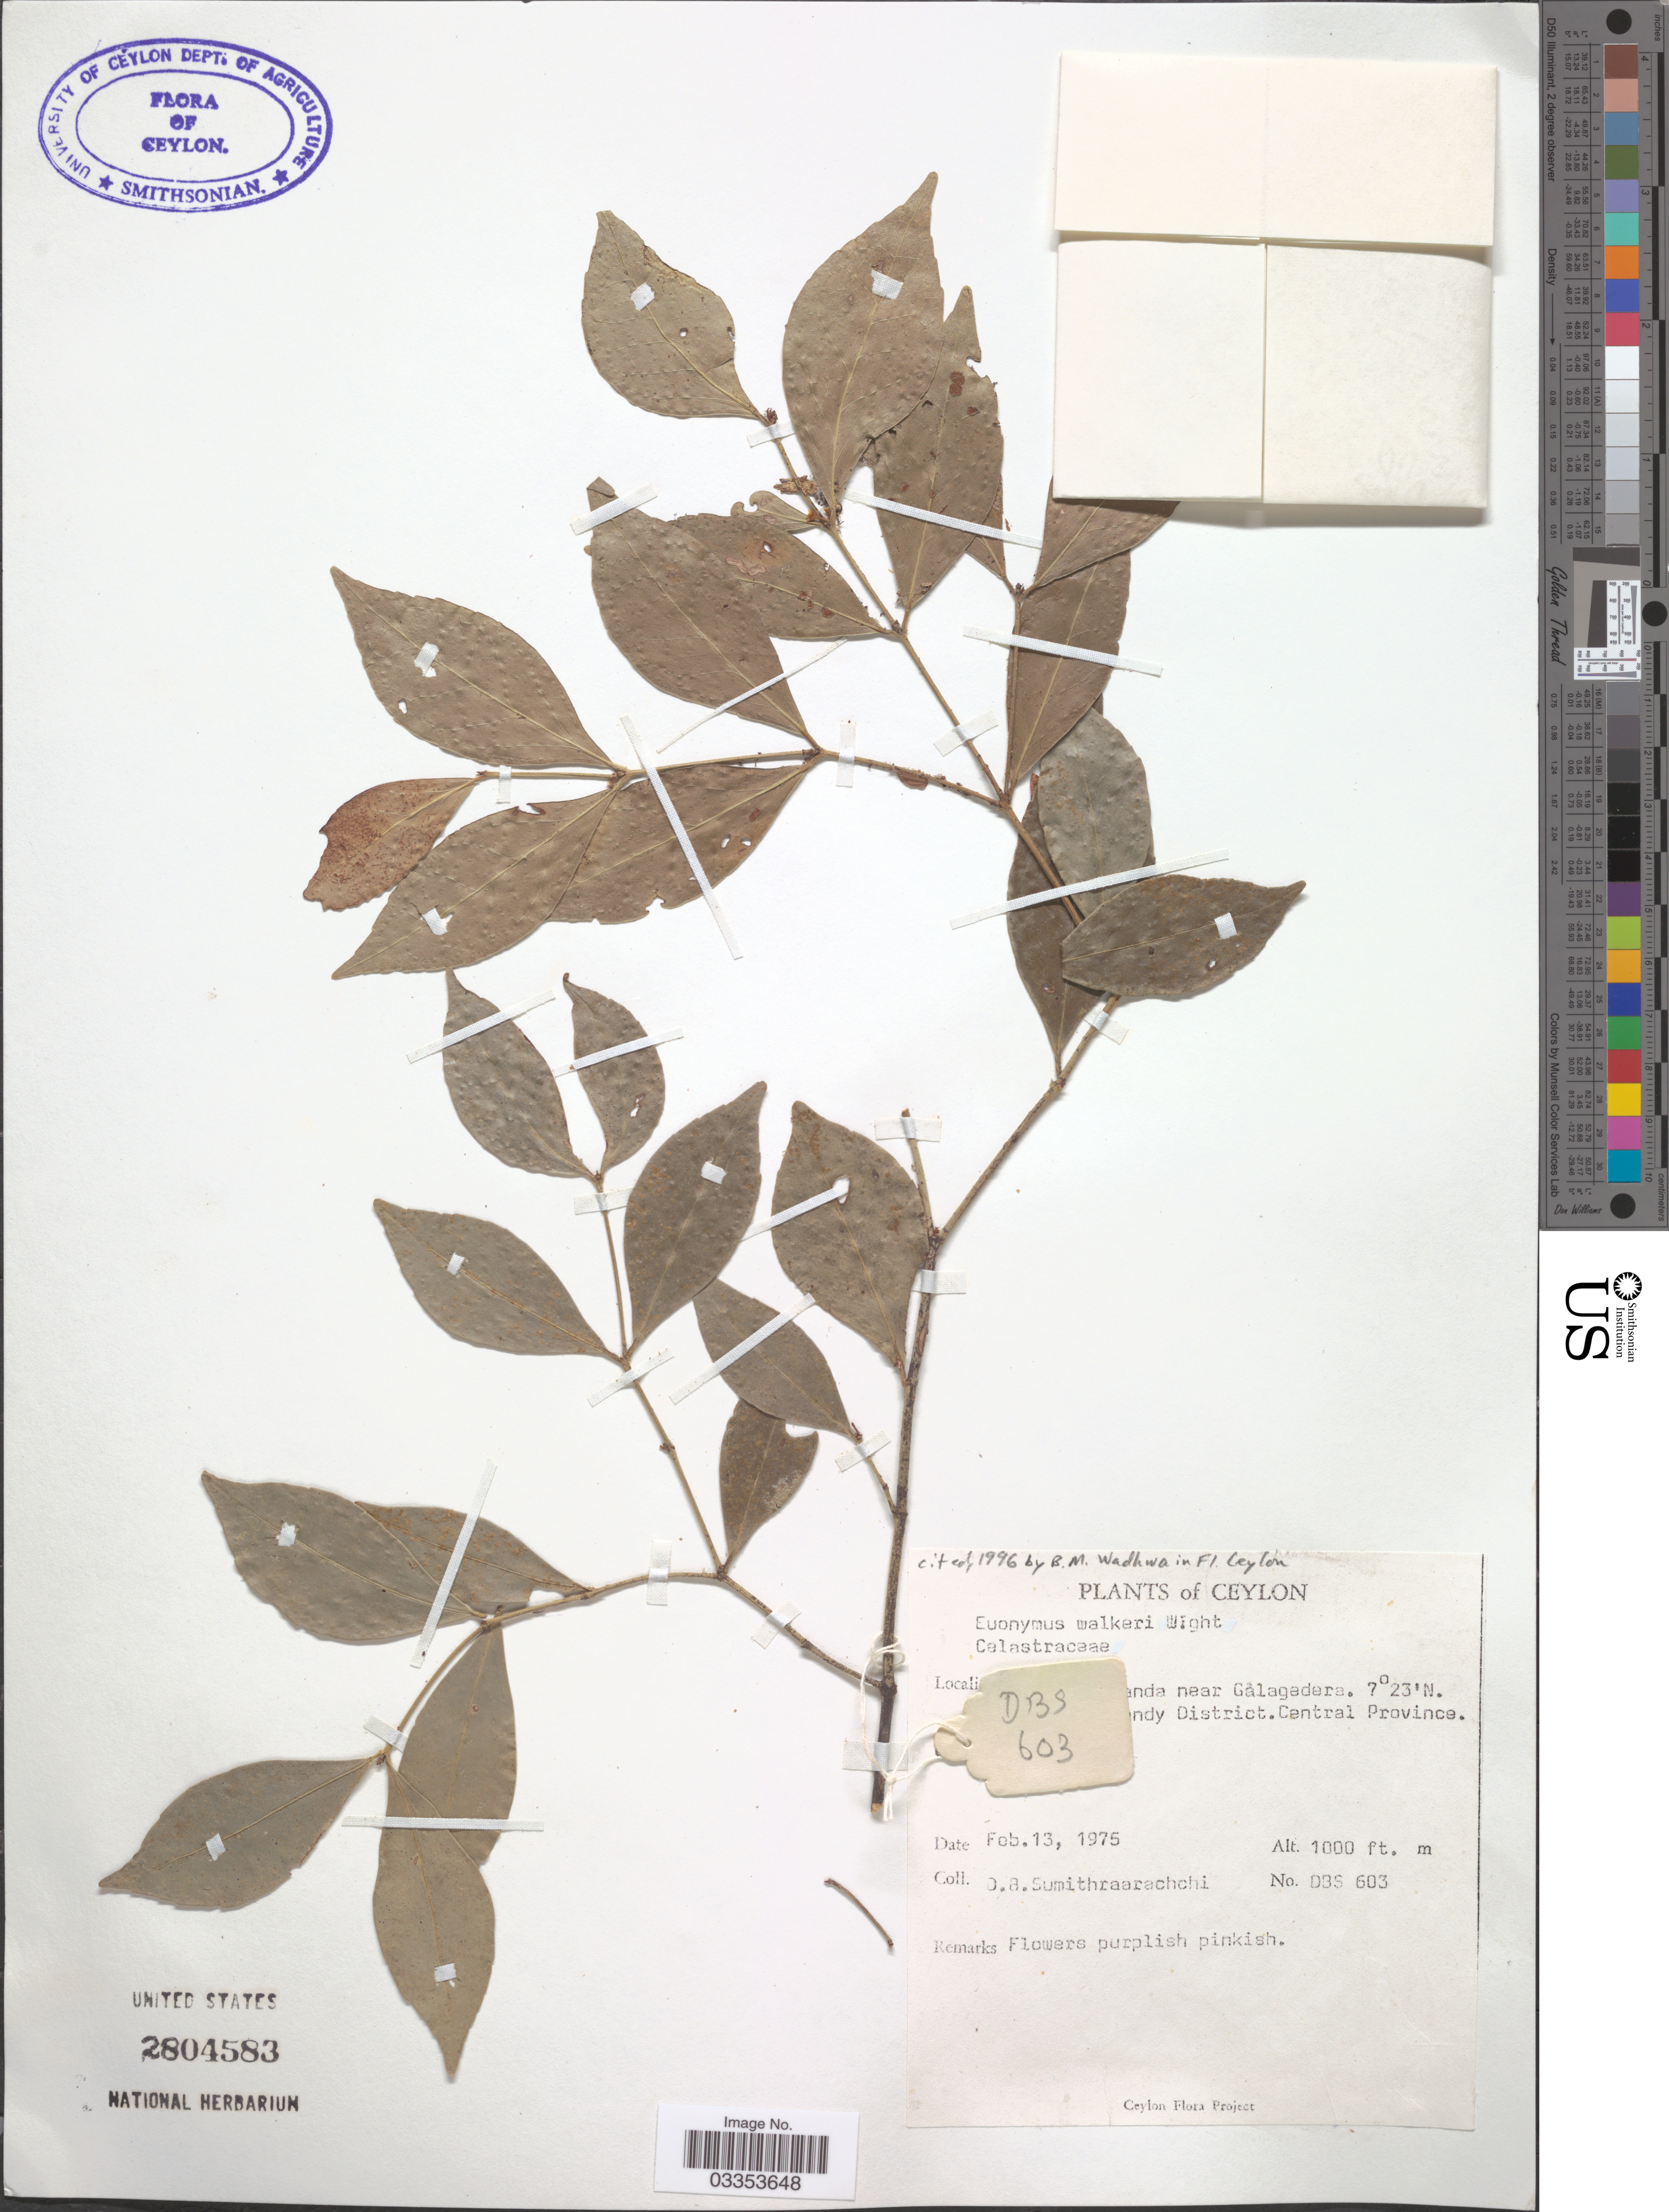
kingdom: Plantae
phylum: Tracheophyta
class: Magnoliopsida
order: Celastrales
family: Celastraceae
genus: Euonymus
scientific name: Euonymus walkeri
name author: Wight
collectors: D. B. Sumithraarachchi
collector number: DBS 603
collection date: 1975-02-13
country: Sri Lanka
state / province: Central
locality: Ceylon. [illegible text]anda near Galagadera. [illegible text]ndy District.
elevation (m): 305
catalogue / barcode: US 2804583